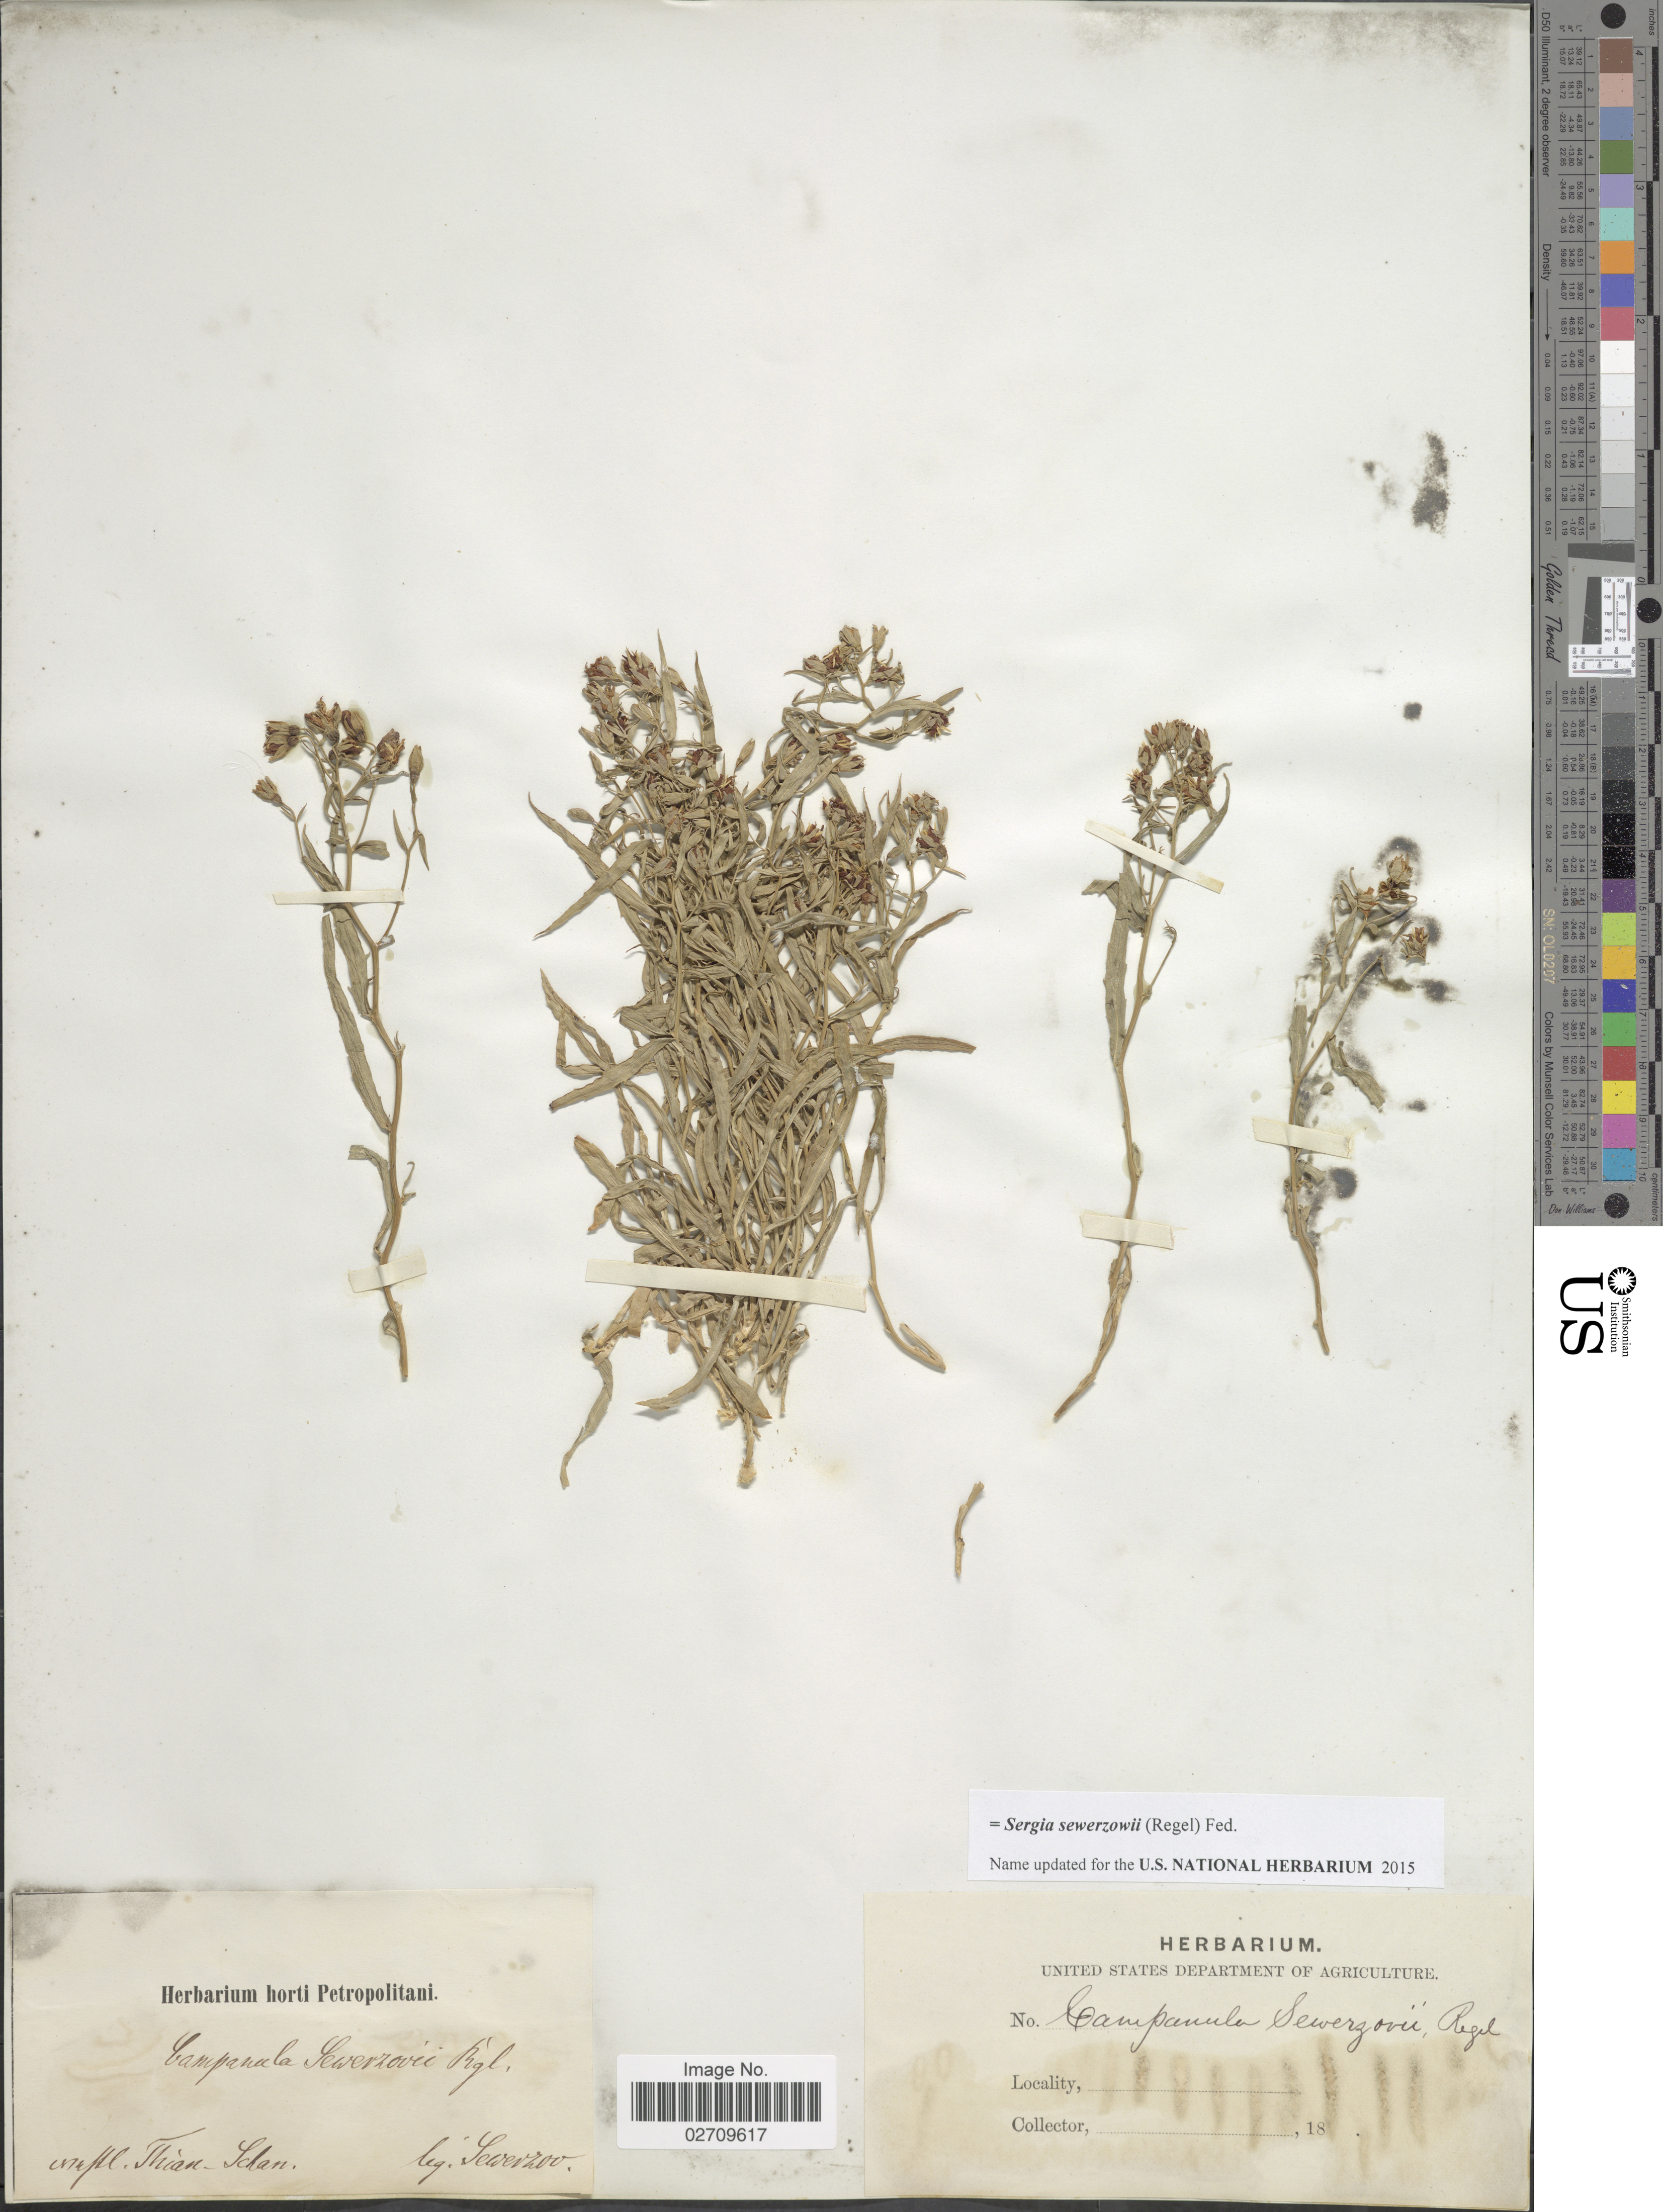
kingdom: Plantae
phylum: Tracheophyta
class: Magnoliopsida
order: Asterales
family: Campanulaceae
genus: Sergia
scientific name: Sergia sewerzowii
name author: (Regel) Fed.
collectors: Sewerzov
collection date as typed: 18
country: Kyrgyzstan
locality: Thian-Schan